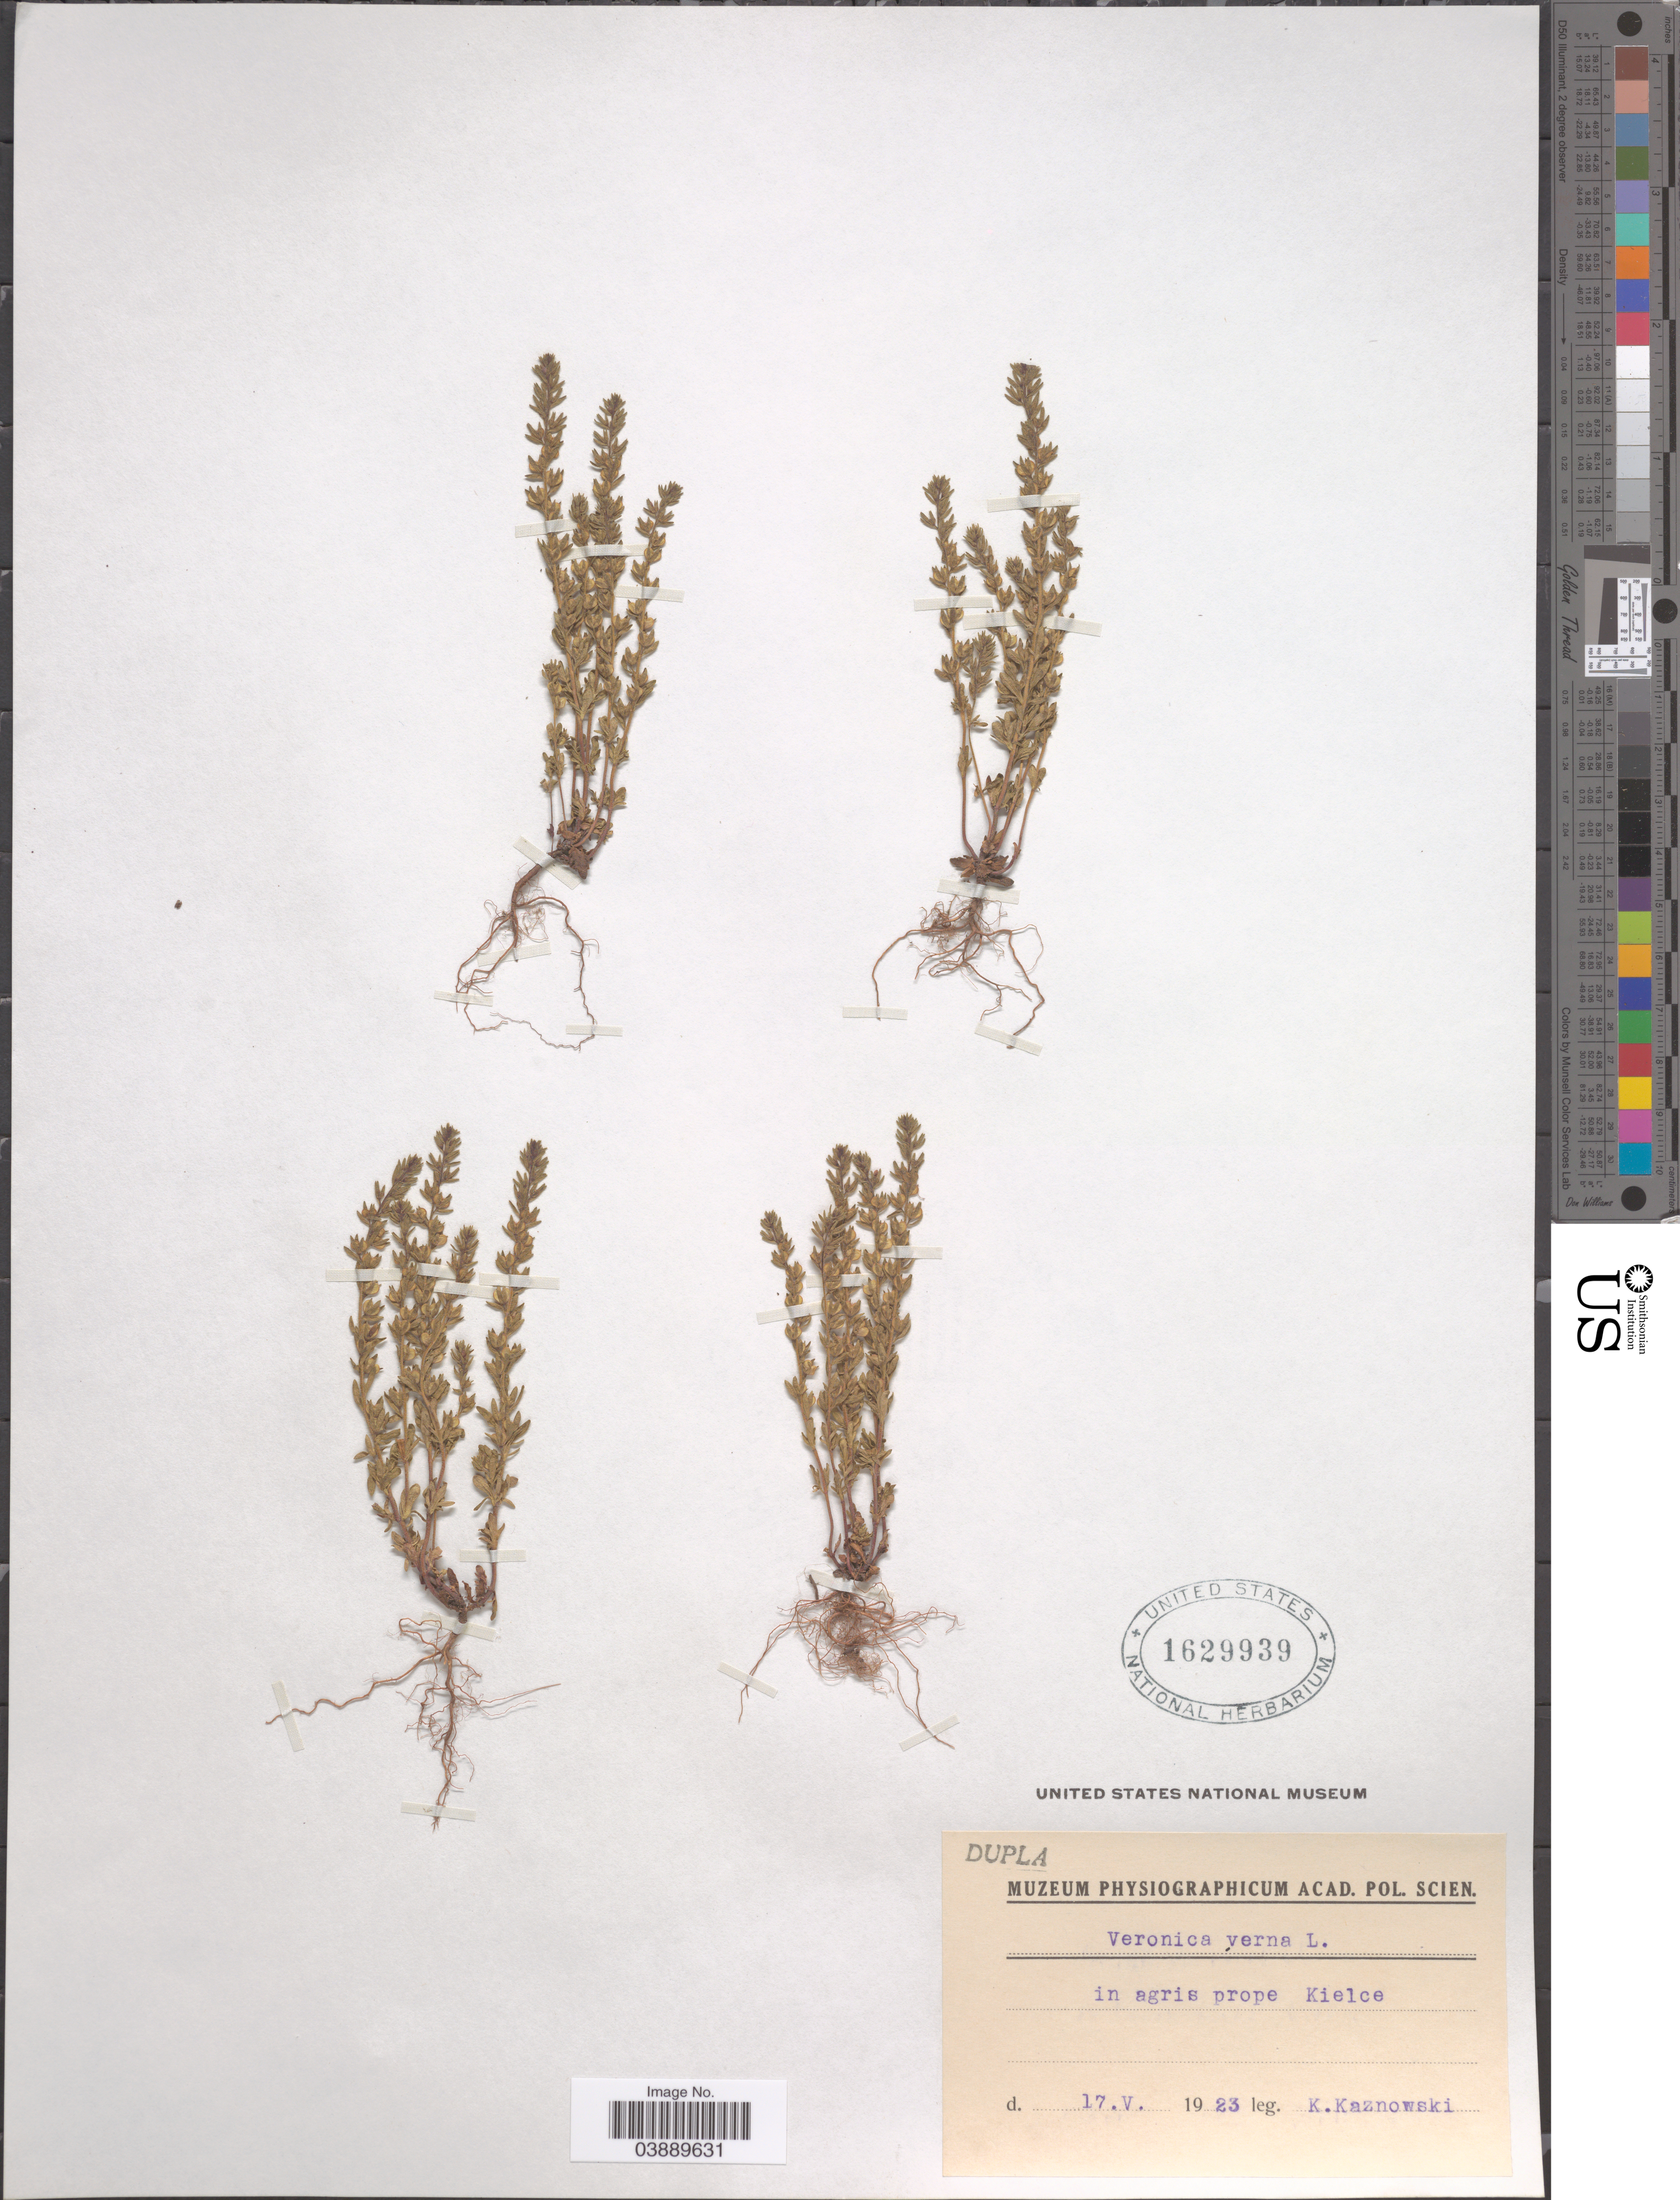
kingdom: Plantae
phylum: Tracheophyta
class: Magnoliopsida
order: Lamiales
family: Plantaginaceae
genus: Veronica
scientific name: Veronica verna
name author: L.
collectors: K. Kaznowski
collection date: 1923-05-17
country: Poland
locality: In agris prope Kielce.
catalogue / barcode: US 1629939